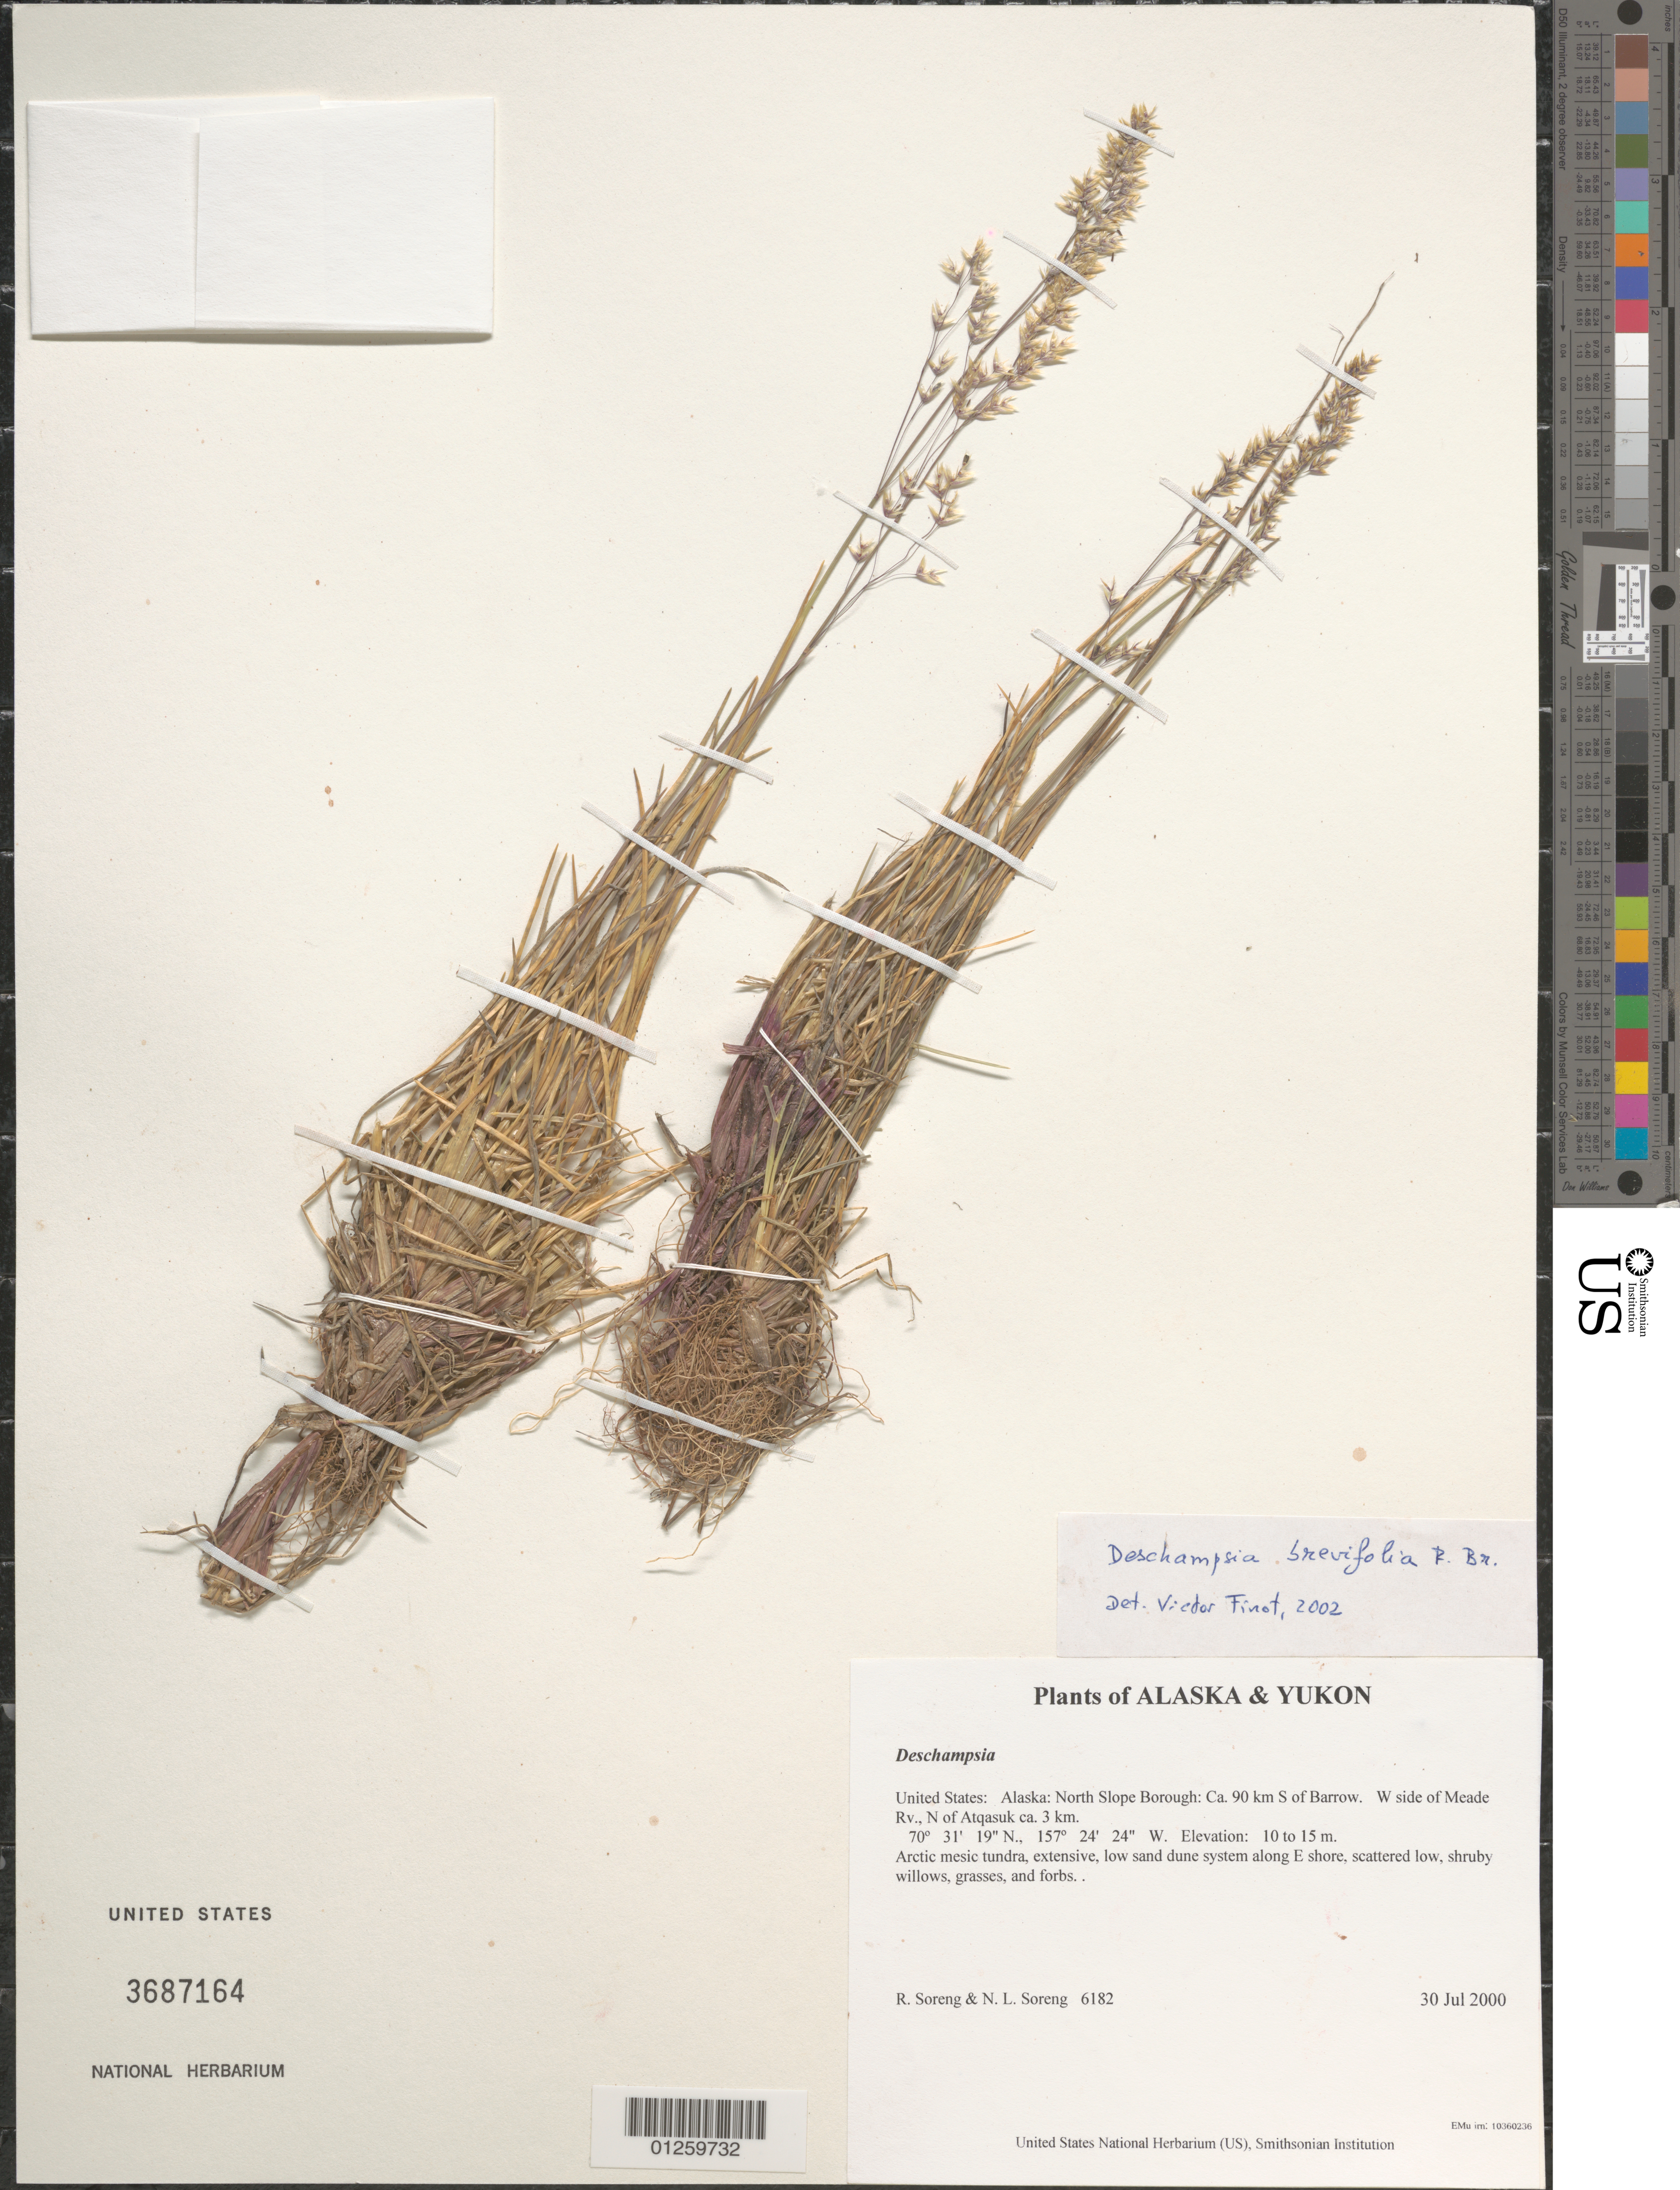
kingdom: Plantae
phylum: Tracheophyta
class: Liliopsida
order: Poales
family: Poaceae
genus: Deschampsia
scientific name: Deschampsia sp.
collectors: R. J. Soreng & N. L. Soreng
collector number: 6182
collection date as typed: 30 Jul 2000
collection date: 2000-07-30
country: United States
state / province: Alaska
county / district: North Slope Borough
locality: Ca. 90 km S of Barrow. W side of Meade Rv., N of Atqasuk ca. 3 km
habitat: Arctic mesic tundra, extensive, low sand dune system along E shore, scattered low, shruby willows, grasses, and forbs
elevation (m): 10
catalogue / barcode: US 3687164